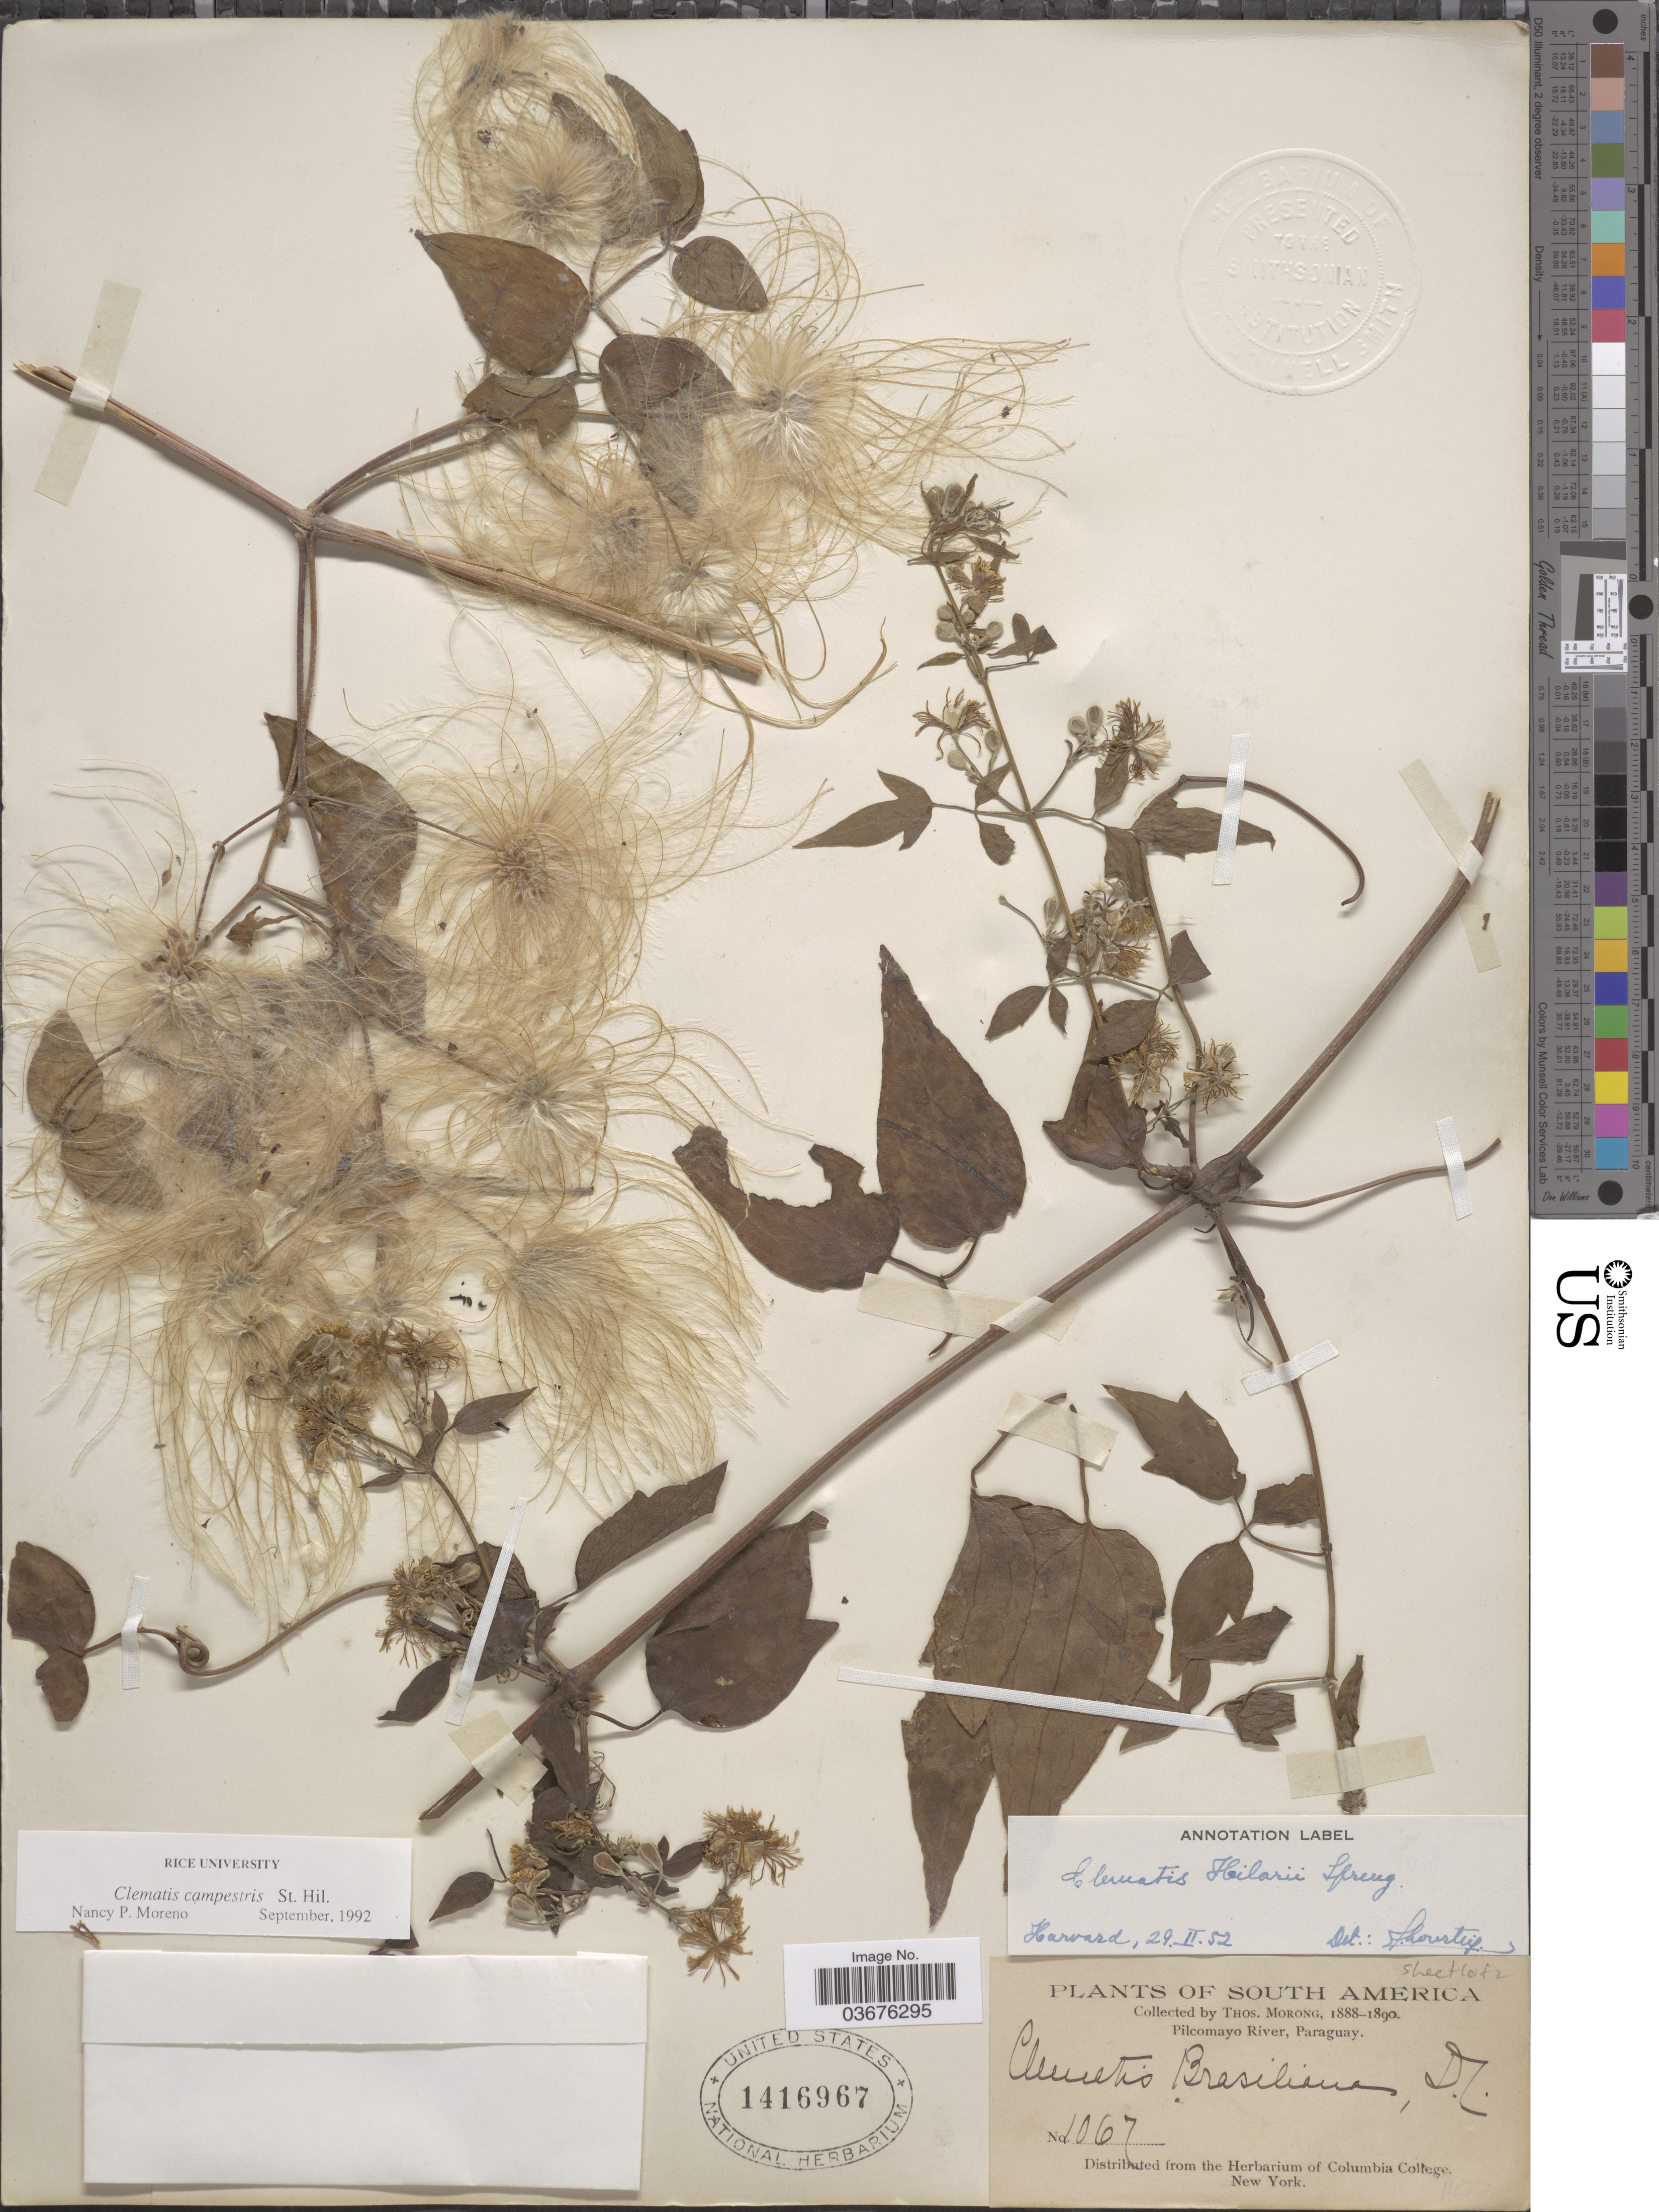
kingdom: Plantae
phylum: Tracheophyta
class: Magnoliopsida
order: Ranunculales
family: Ranunculaceae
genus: Clematis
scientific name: Clematis campestris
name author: A. St.-Hil.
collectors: ex herb. T. Morong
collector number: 1067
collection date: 1888/1890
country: Paraguay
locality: Pilcomayo River.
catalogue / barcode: US 1416967